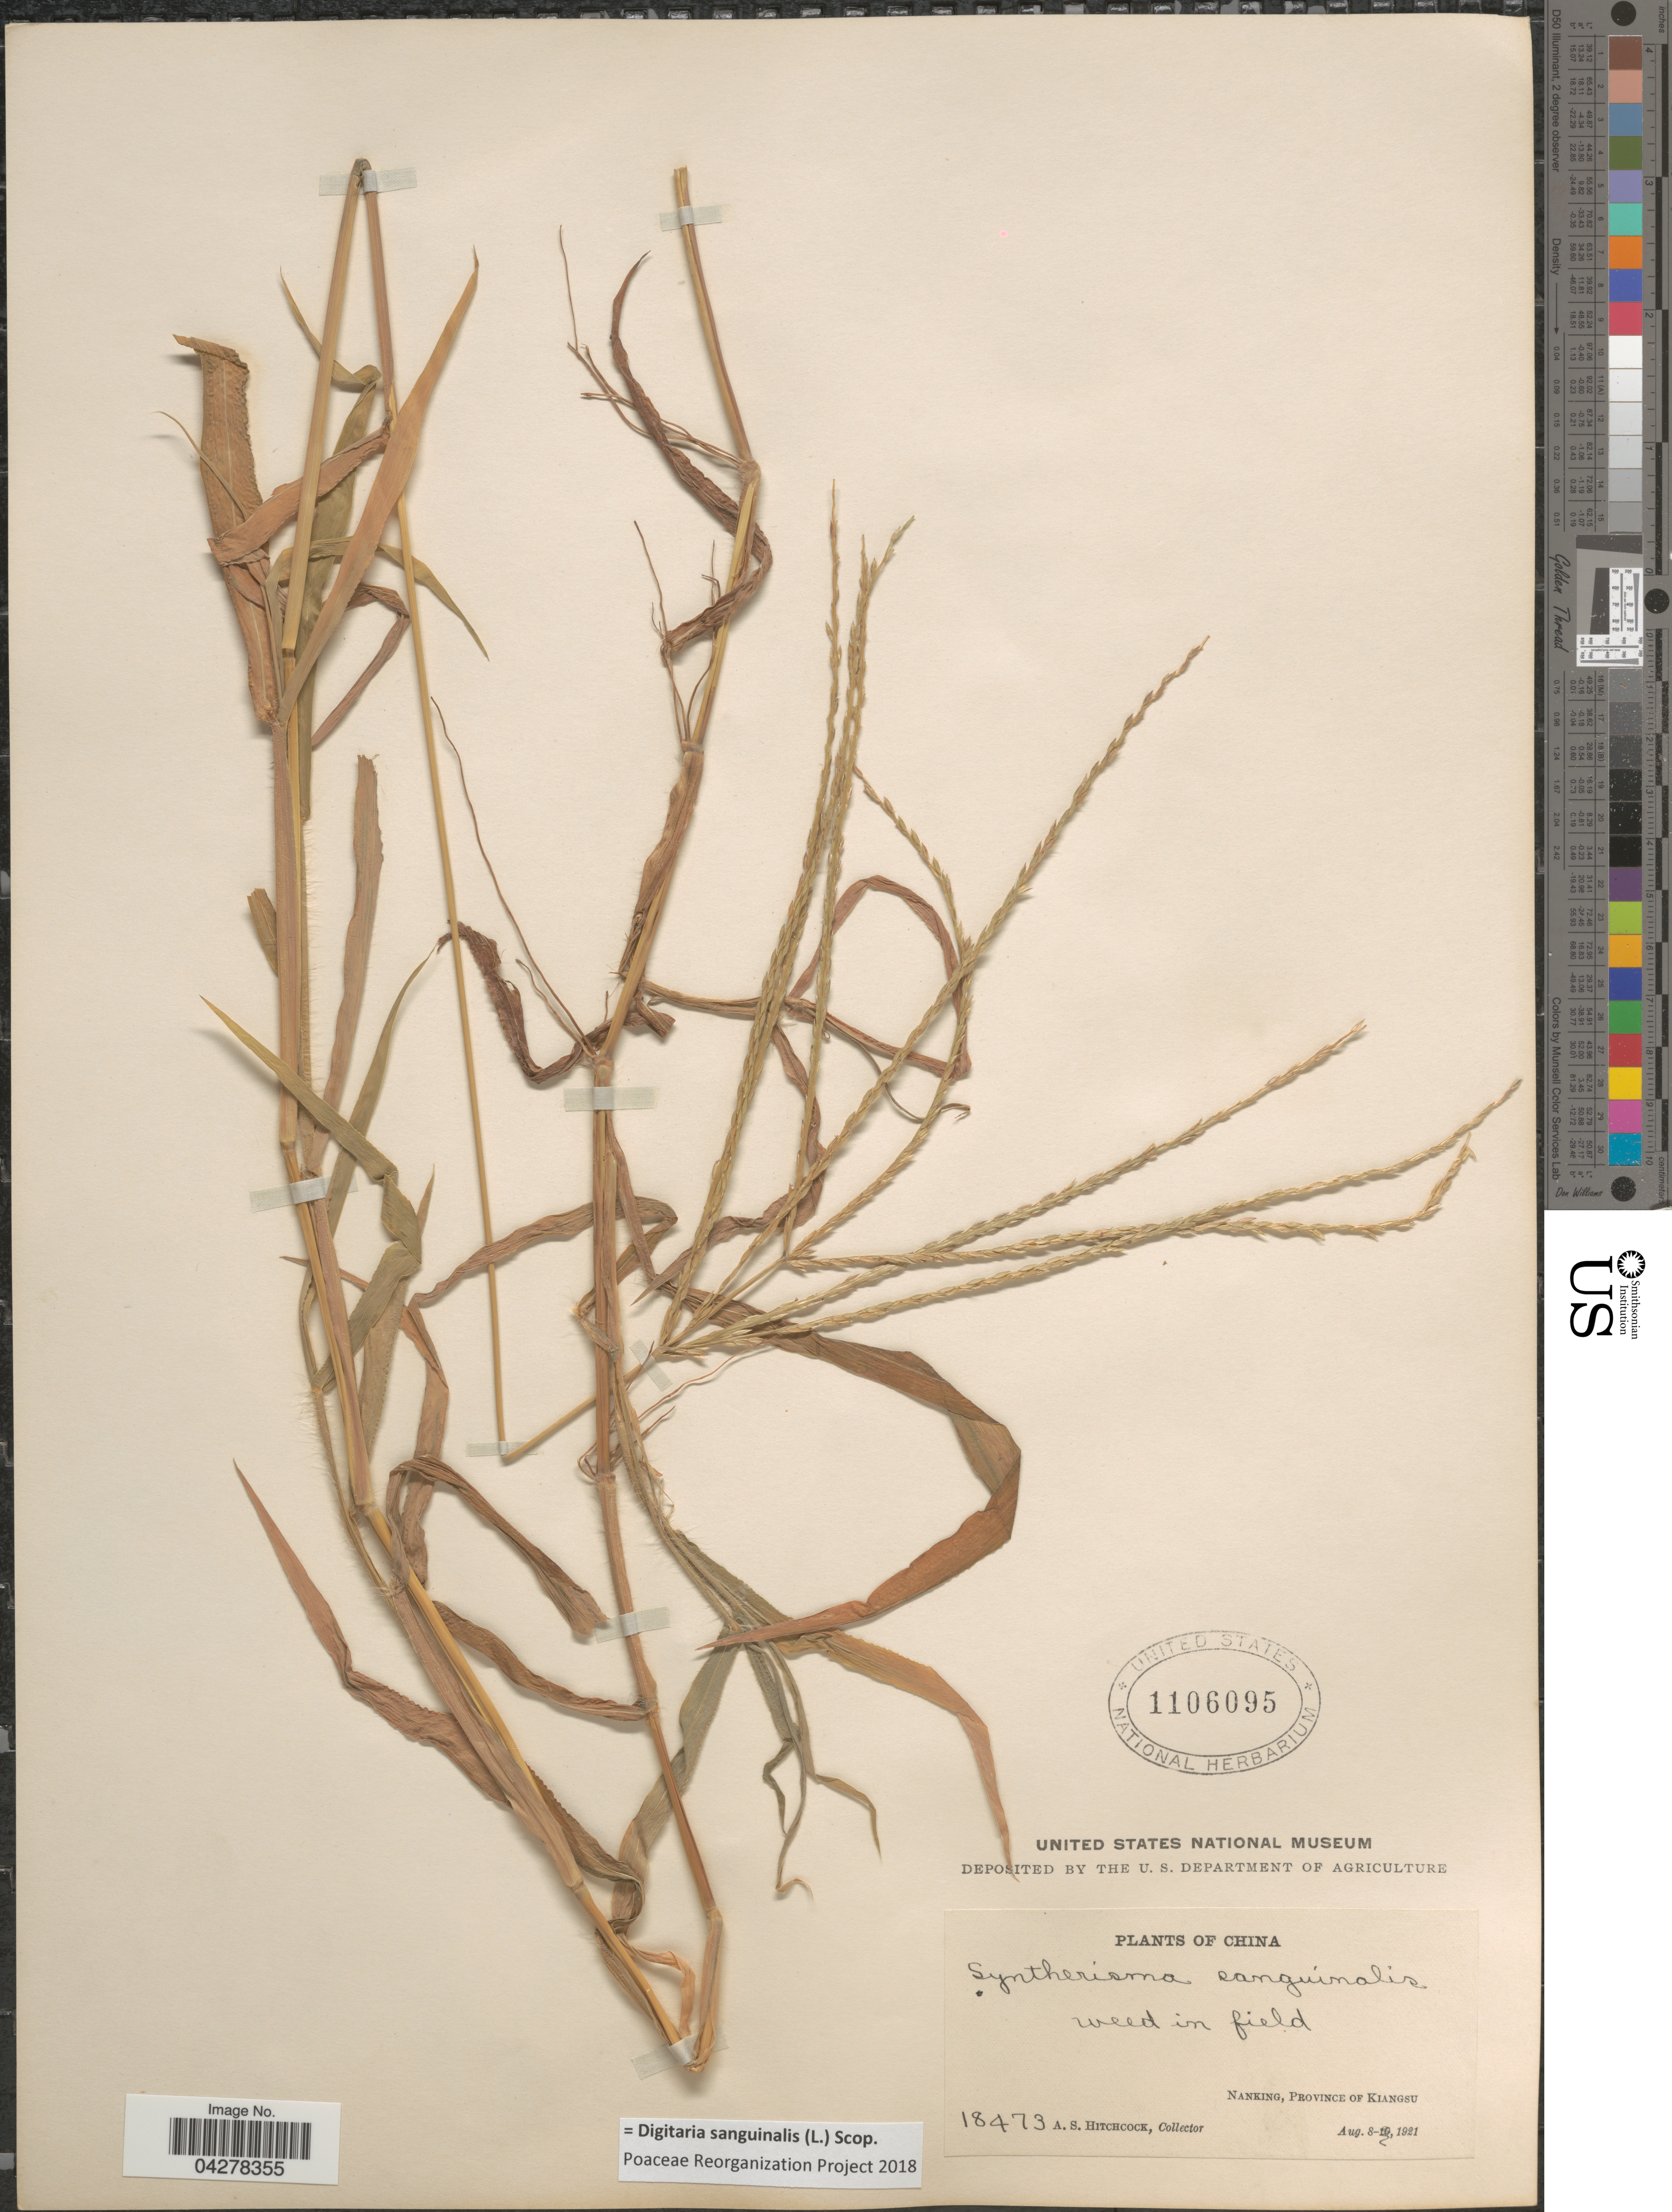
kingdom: Plantae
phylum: Tracheophyta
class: Liliopsida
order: Poales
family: Poaceae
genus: Digitaria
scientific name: Digitaria sanguinalis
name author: (L.) Scop.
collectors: A. S. Hitchcock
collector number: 18473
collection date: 1921-08-08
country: China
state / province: Jiangsu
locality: Weed in field. Nanking, Province of Kiangsu.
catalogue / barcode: US 1106095